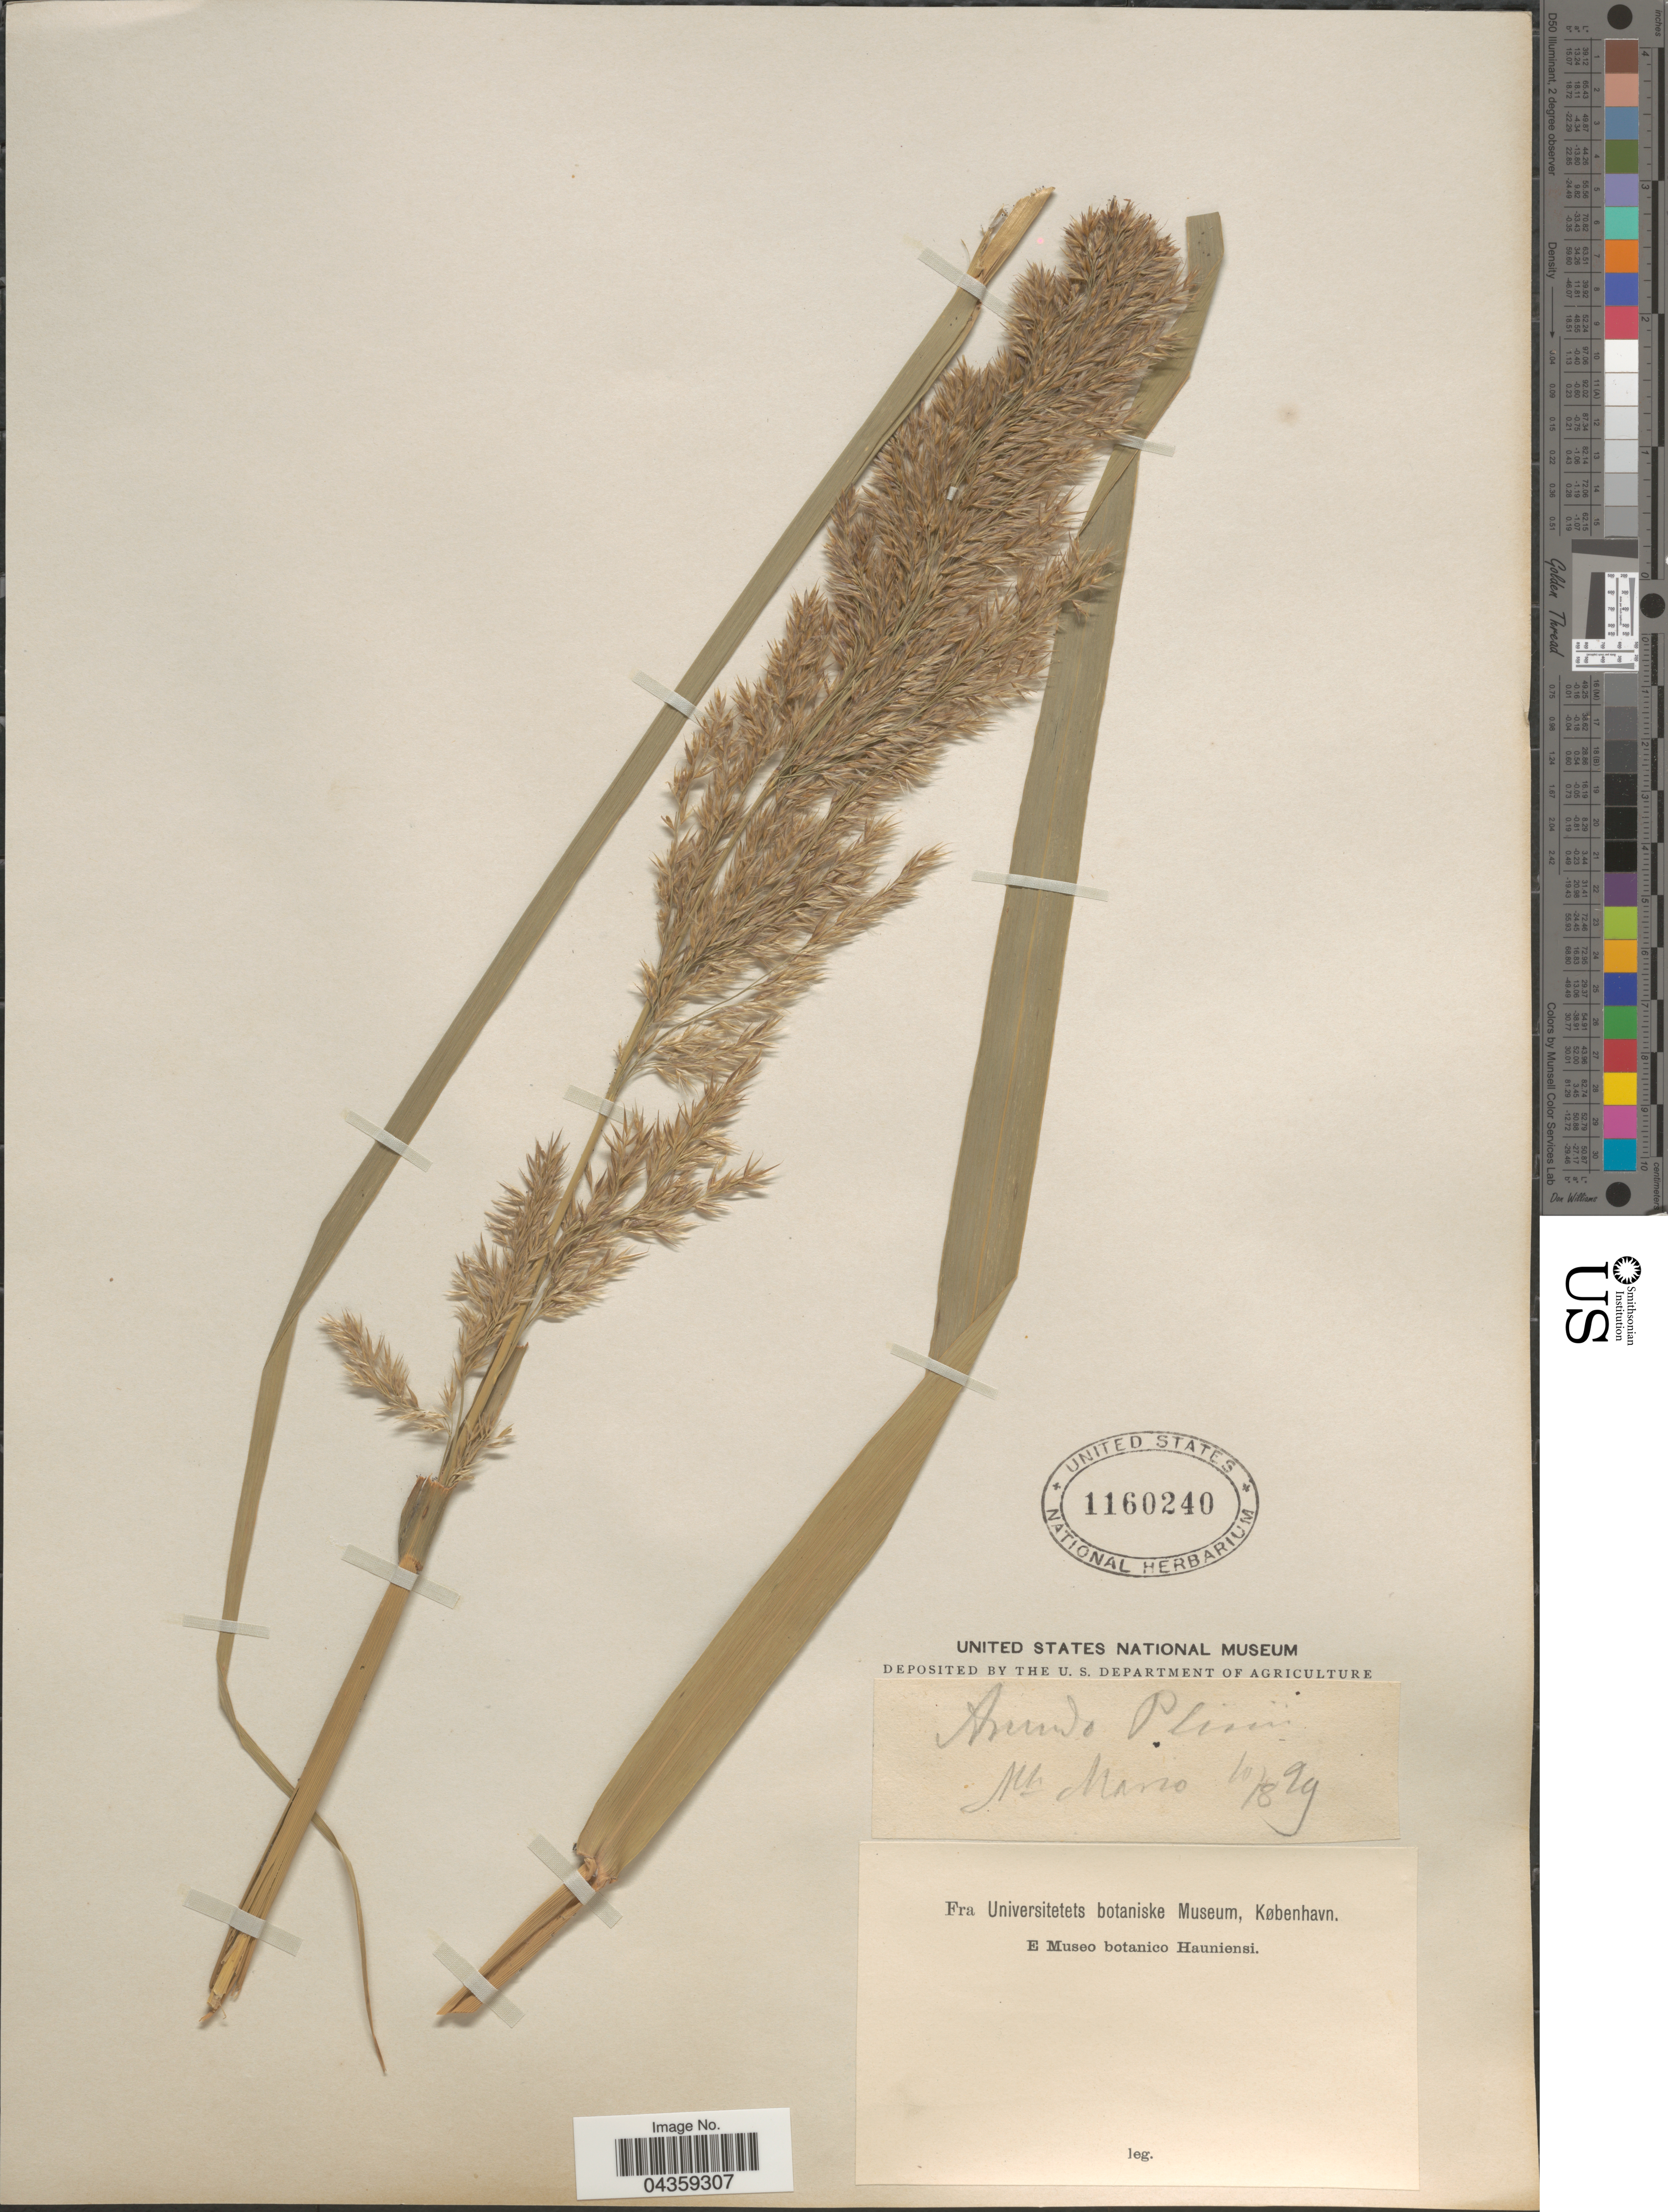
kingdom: Plantae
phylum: Tracheophyta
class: Liliopsida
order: Poales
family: Poaceae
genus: Arundo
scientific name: Arundo plinii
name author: Turra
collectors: Ex herb. Museo Botanico Hauniense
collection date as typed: Transcribed d/m/y: 10/8/29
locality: Mt. Marzo [interpreted].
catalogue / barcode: US 1160240